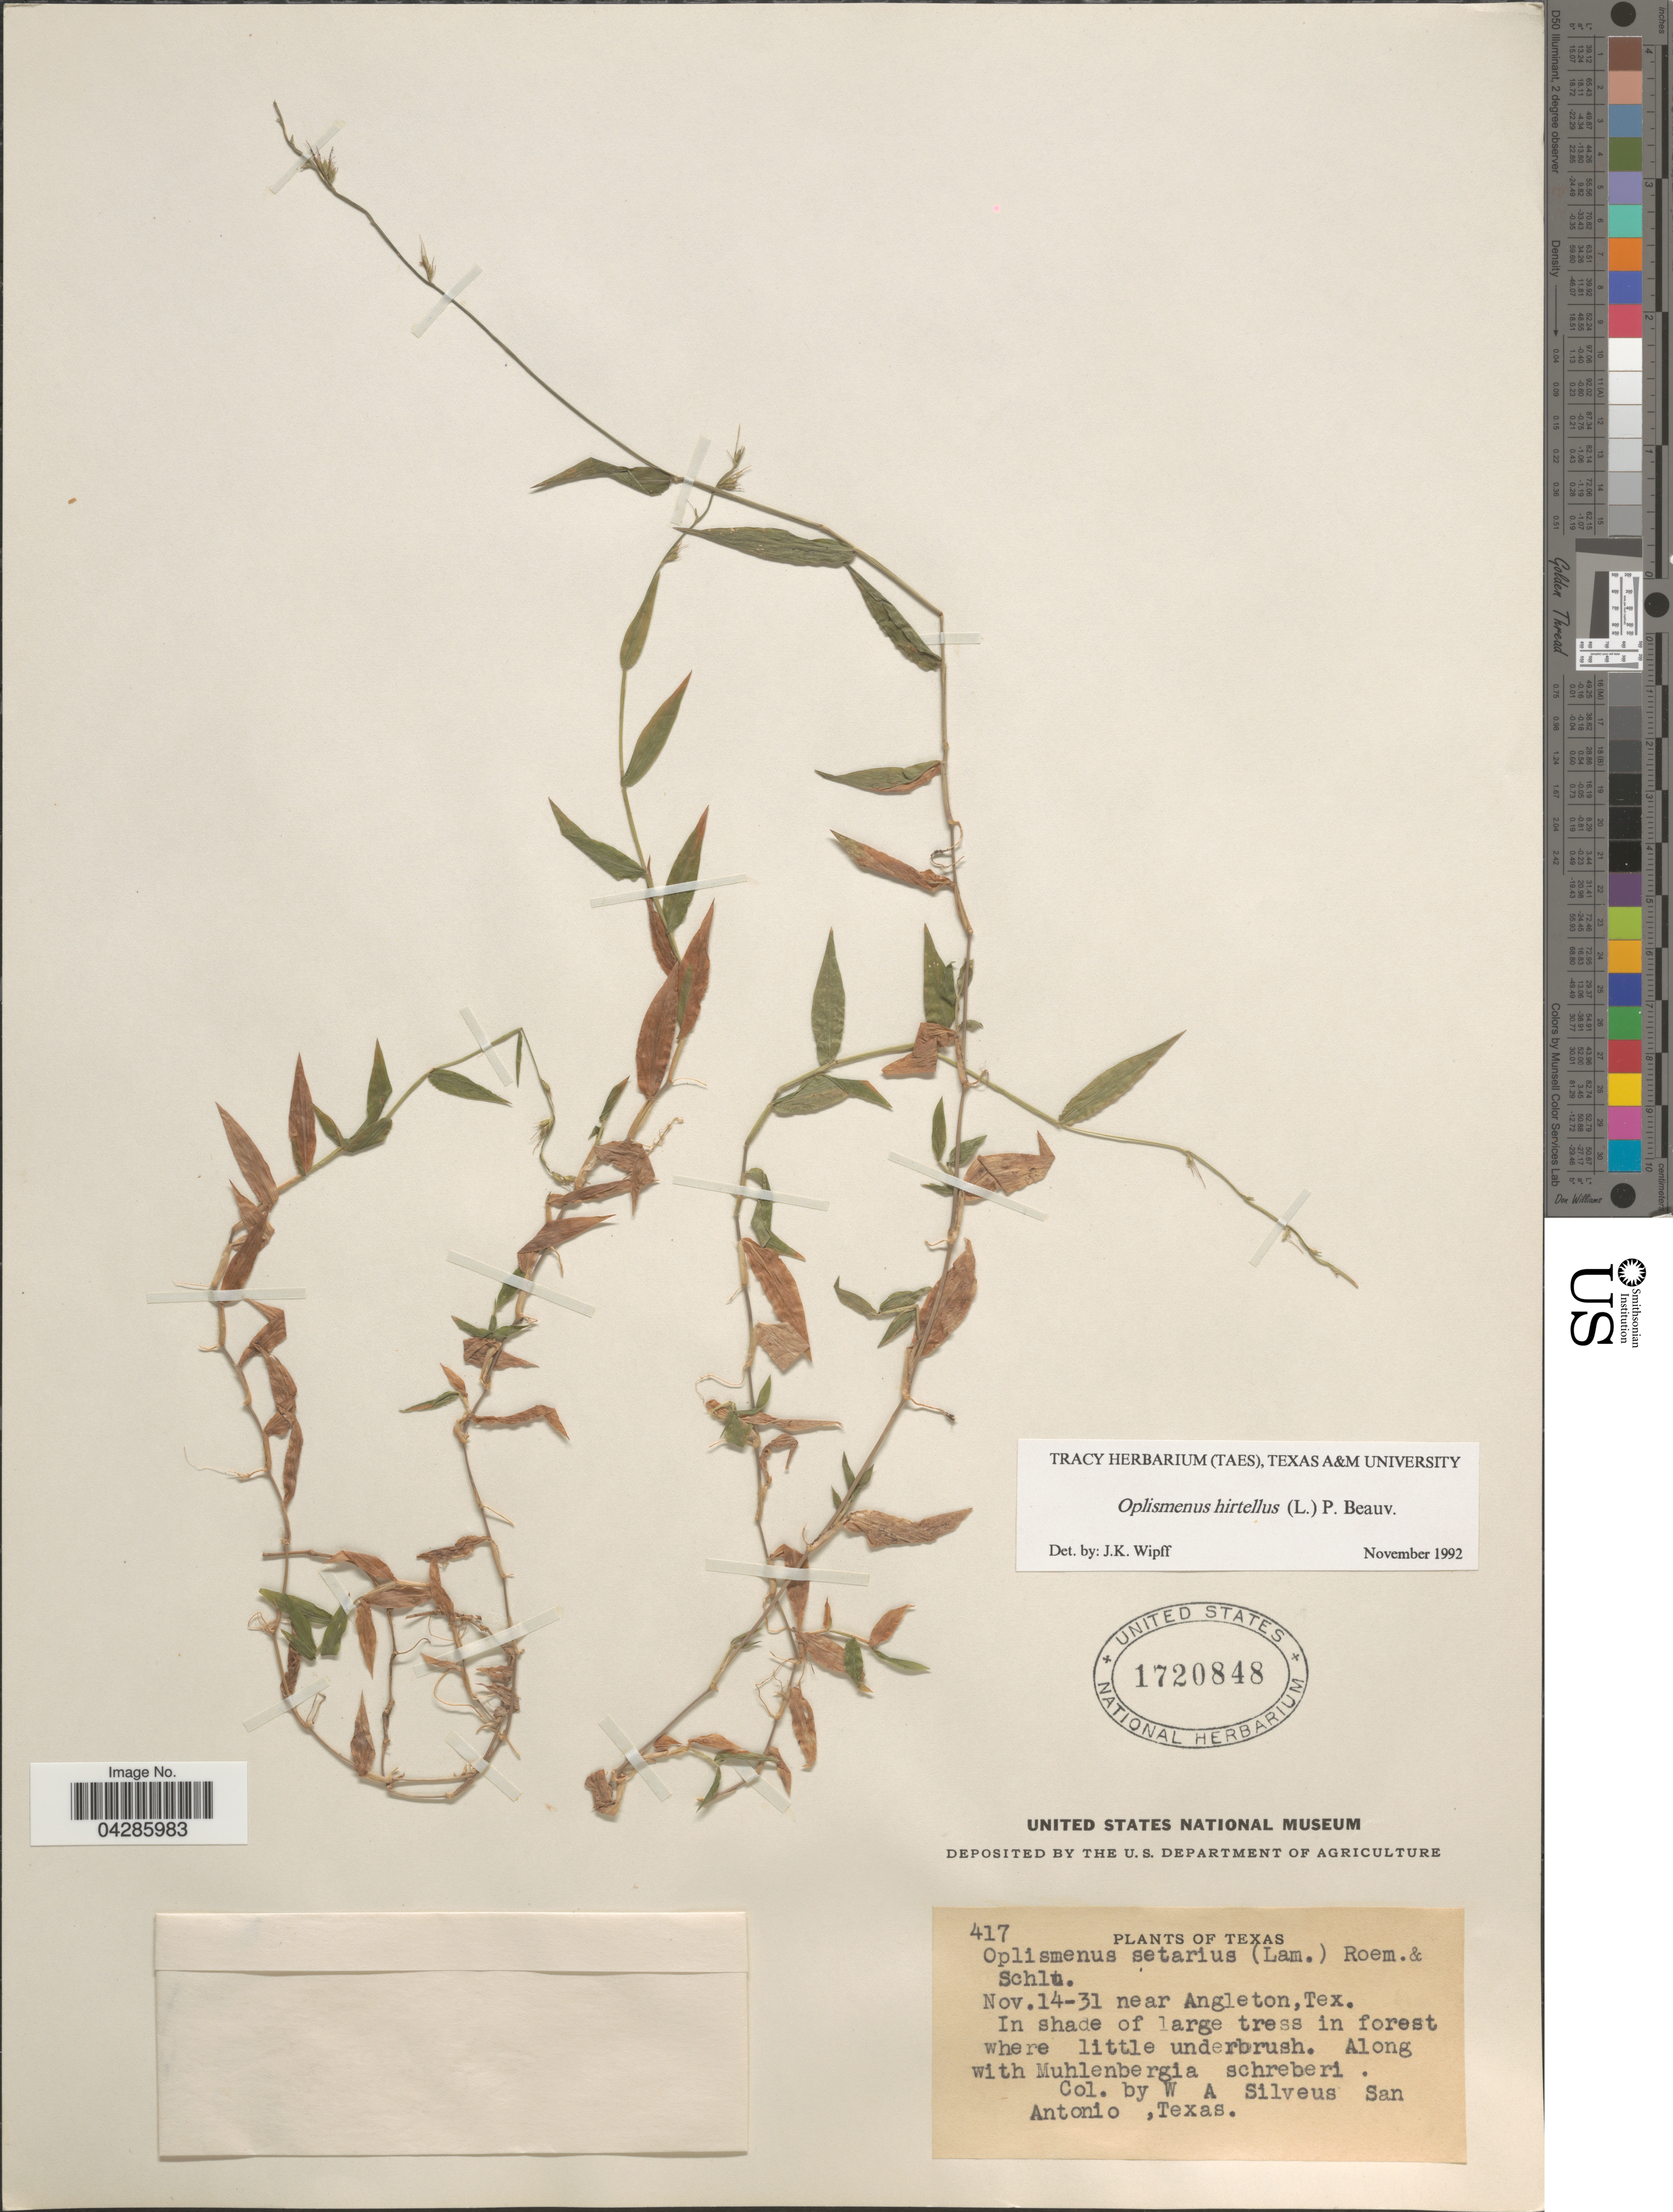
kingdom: Plantae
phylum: Tracheophyta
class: Liliopsida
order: Poales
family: Poaceae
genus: Oplismenus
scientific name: Oplismenus hirtellus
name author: (L.) P. Beauv.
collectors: W. Silveus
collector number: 417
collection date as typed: Transcribed d/m/y: 14/11/31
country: United States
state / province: Texas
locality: Near Angleton. In shade of large tress in forest where little underbrush.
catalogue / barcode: US 1720848